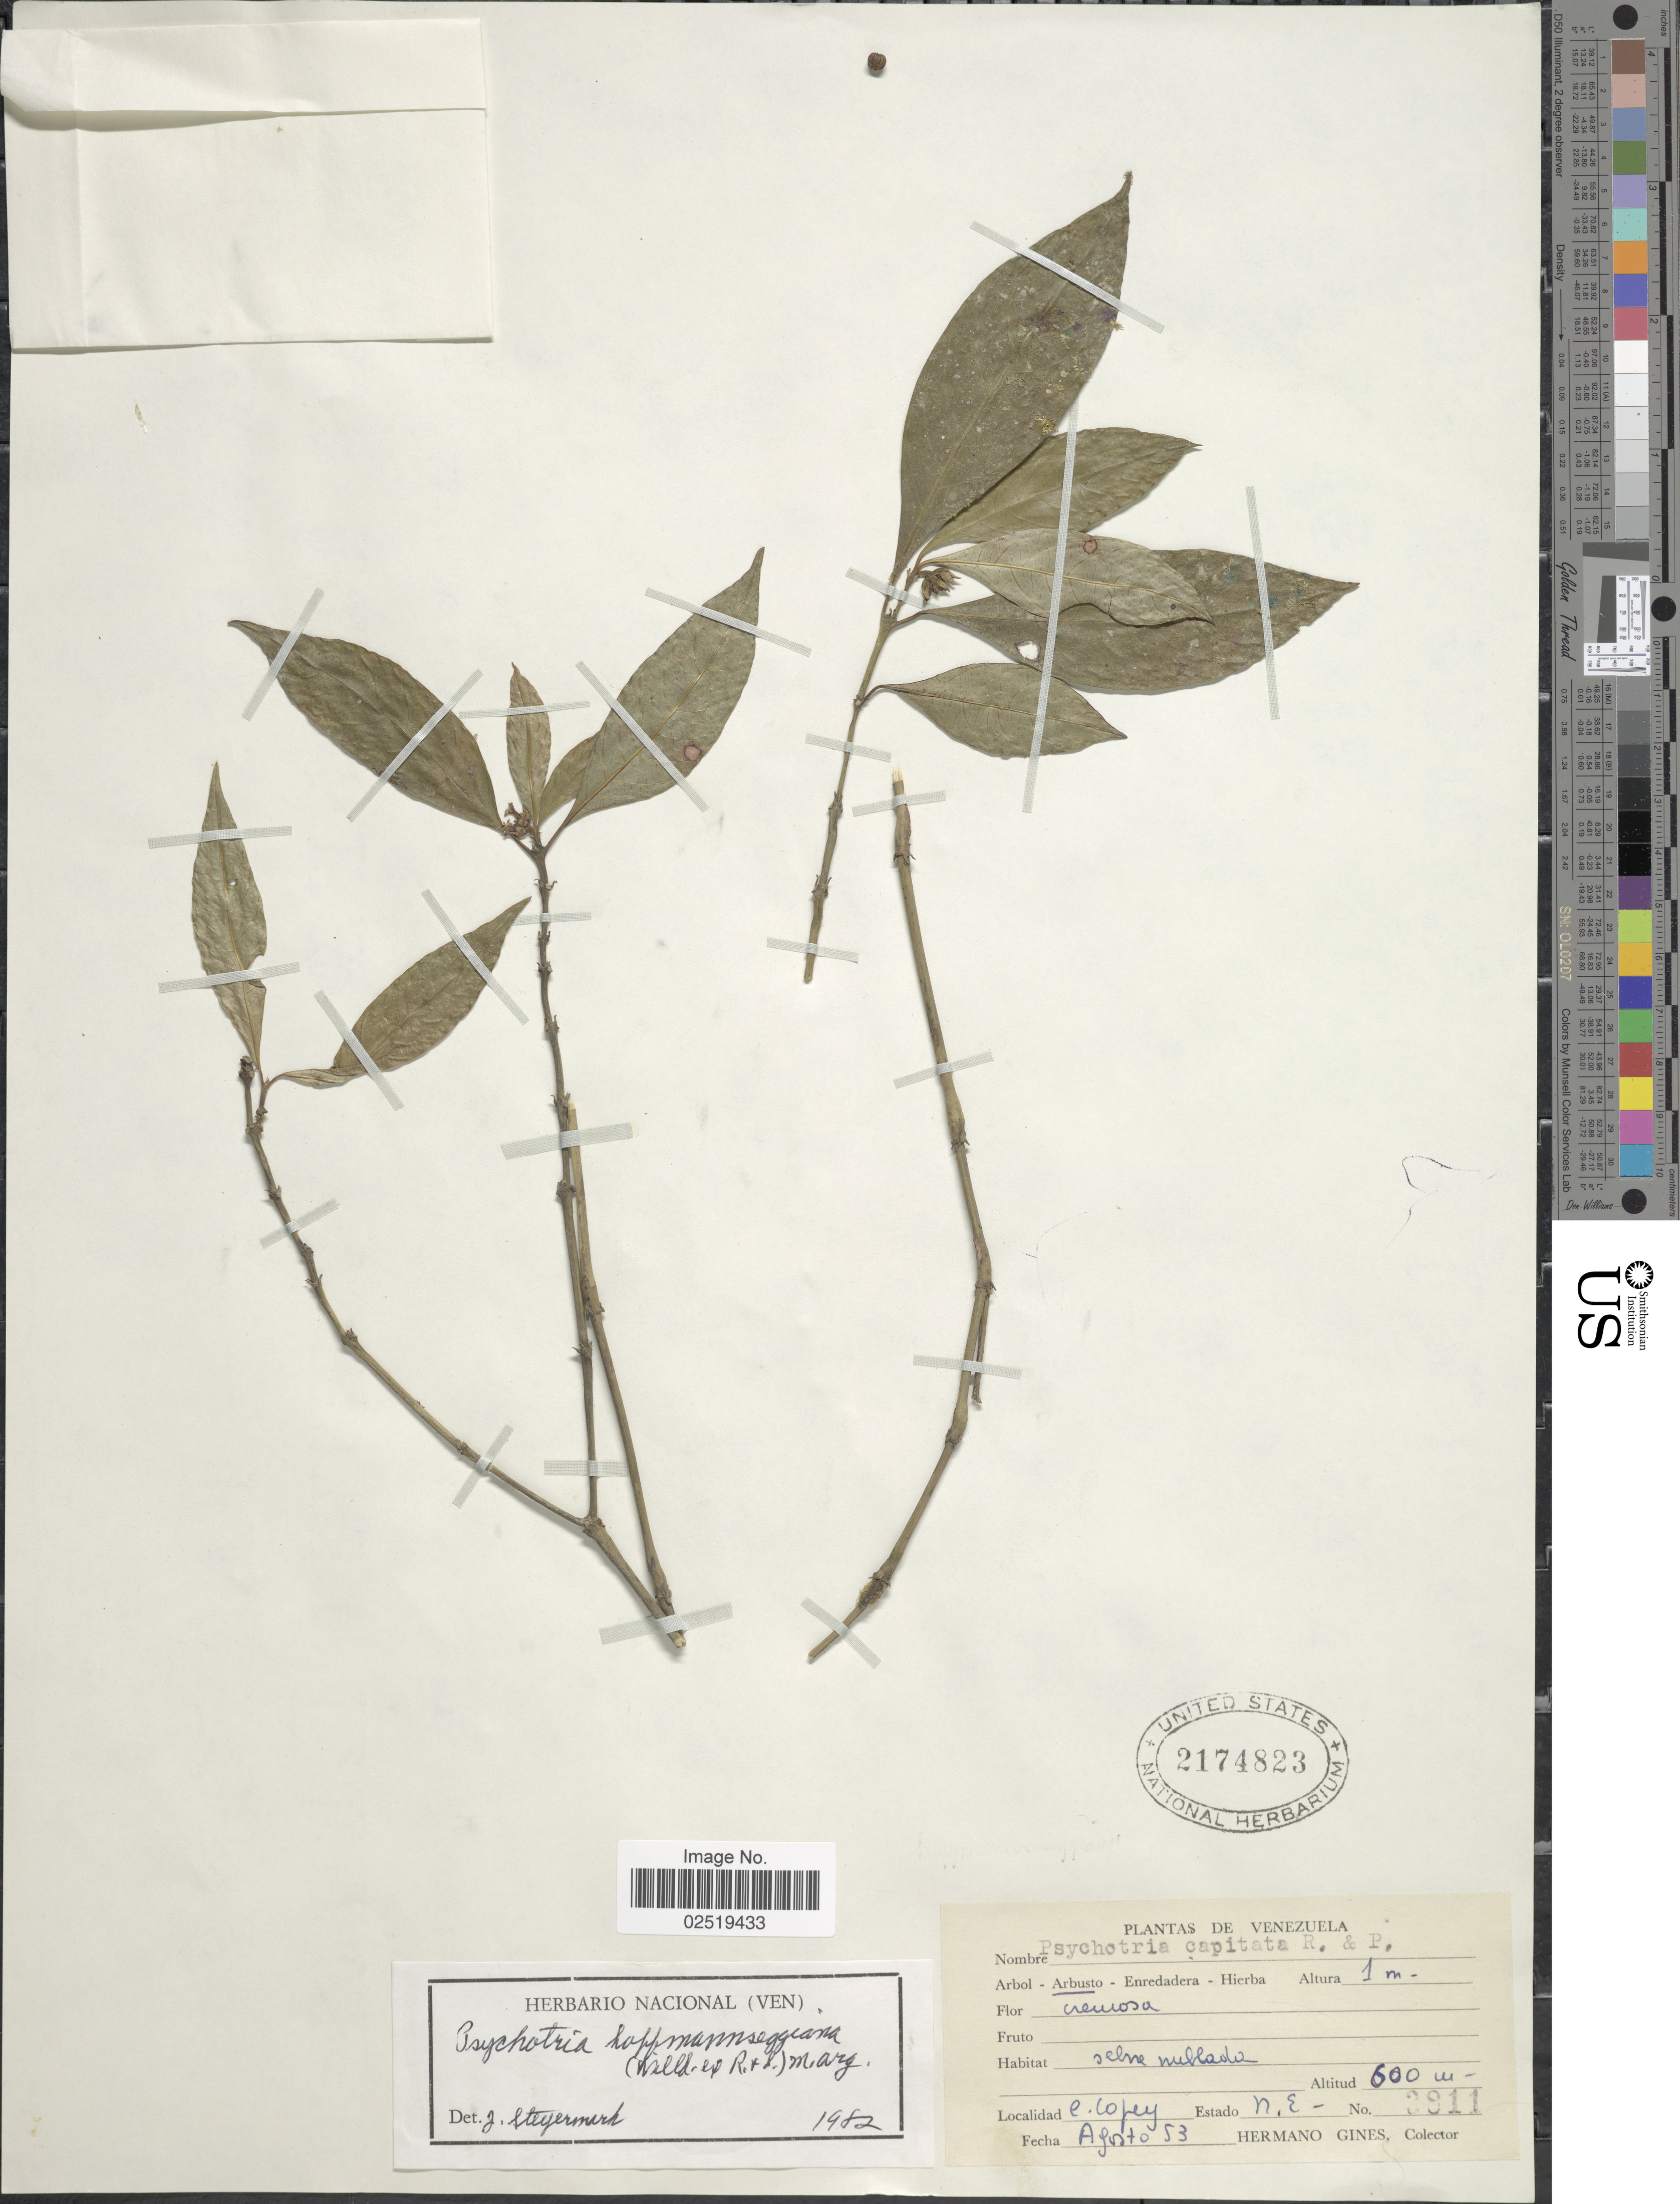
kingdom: Plantae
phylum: Tracheophyta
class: Magnoliopsida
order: Gentianales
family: Rubiaceae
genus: Psychotria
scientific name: Psychotria hoffmannseggiana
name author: (Willd. ex Roem. & Schult.) Müll. Arg.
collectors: Bro. Gines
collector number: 3911*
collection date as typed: Transcribed d/m/y: /8/53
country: Venezuela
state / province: Nueva Esparta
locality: E. Copey, Estado N.E-.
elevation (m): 600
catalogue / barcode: US 2174823